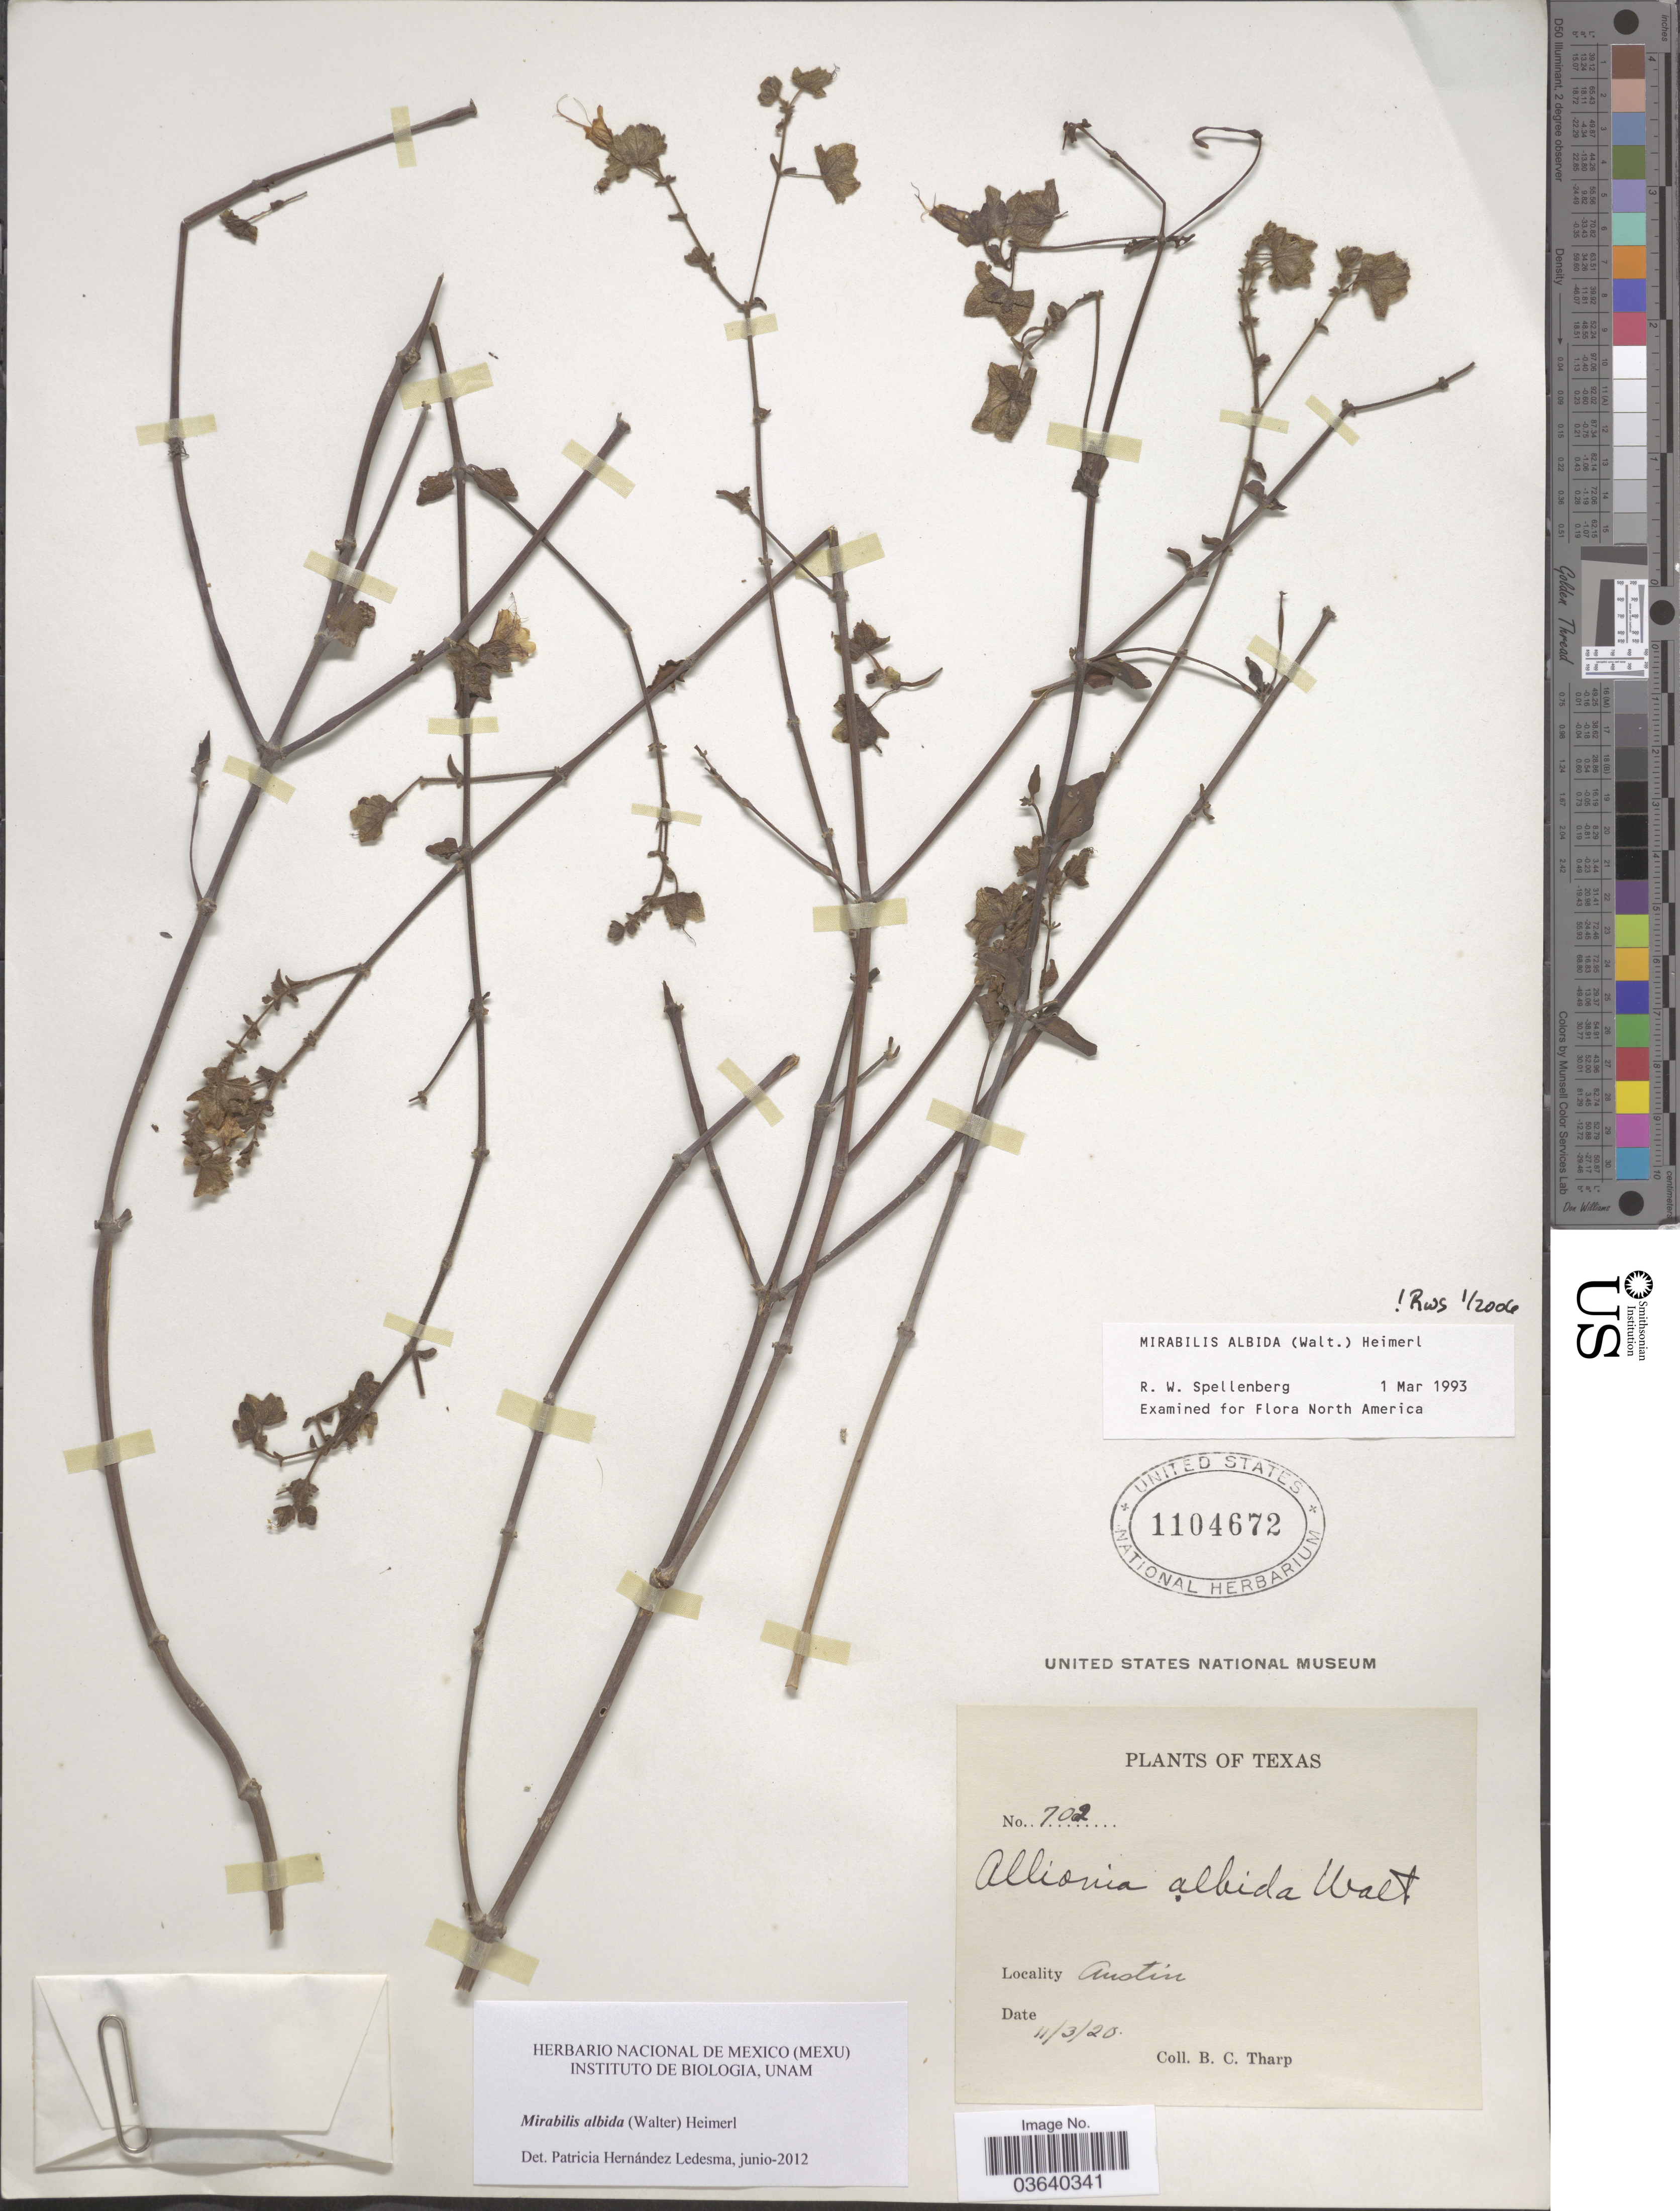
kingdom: Plantae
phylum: Tracheophyta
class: Magnoliopsida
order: Caryophyllales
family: Nyctaginaceae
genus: Mirabilis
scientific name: Mirabilis albida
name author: (Walter) Heimerl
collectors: B. C. Tharp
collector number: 702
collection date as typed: Transcribed d/m/y: 3/11/20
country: United States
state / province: Texas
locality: Austin.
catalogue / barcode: US 1104672